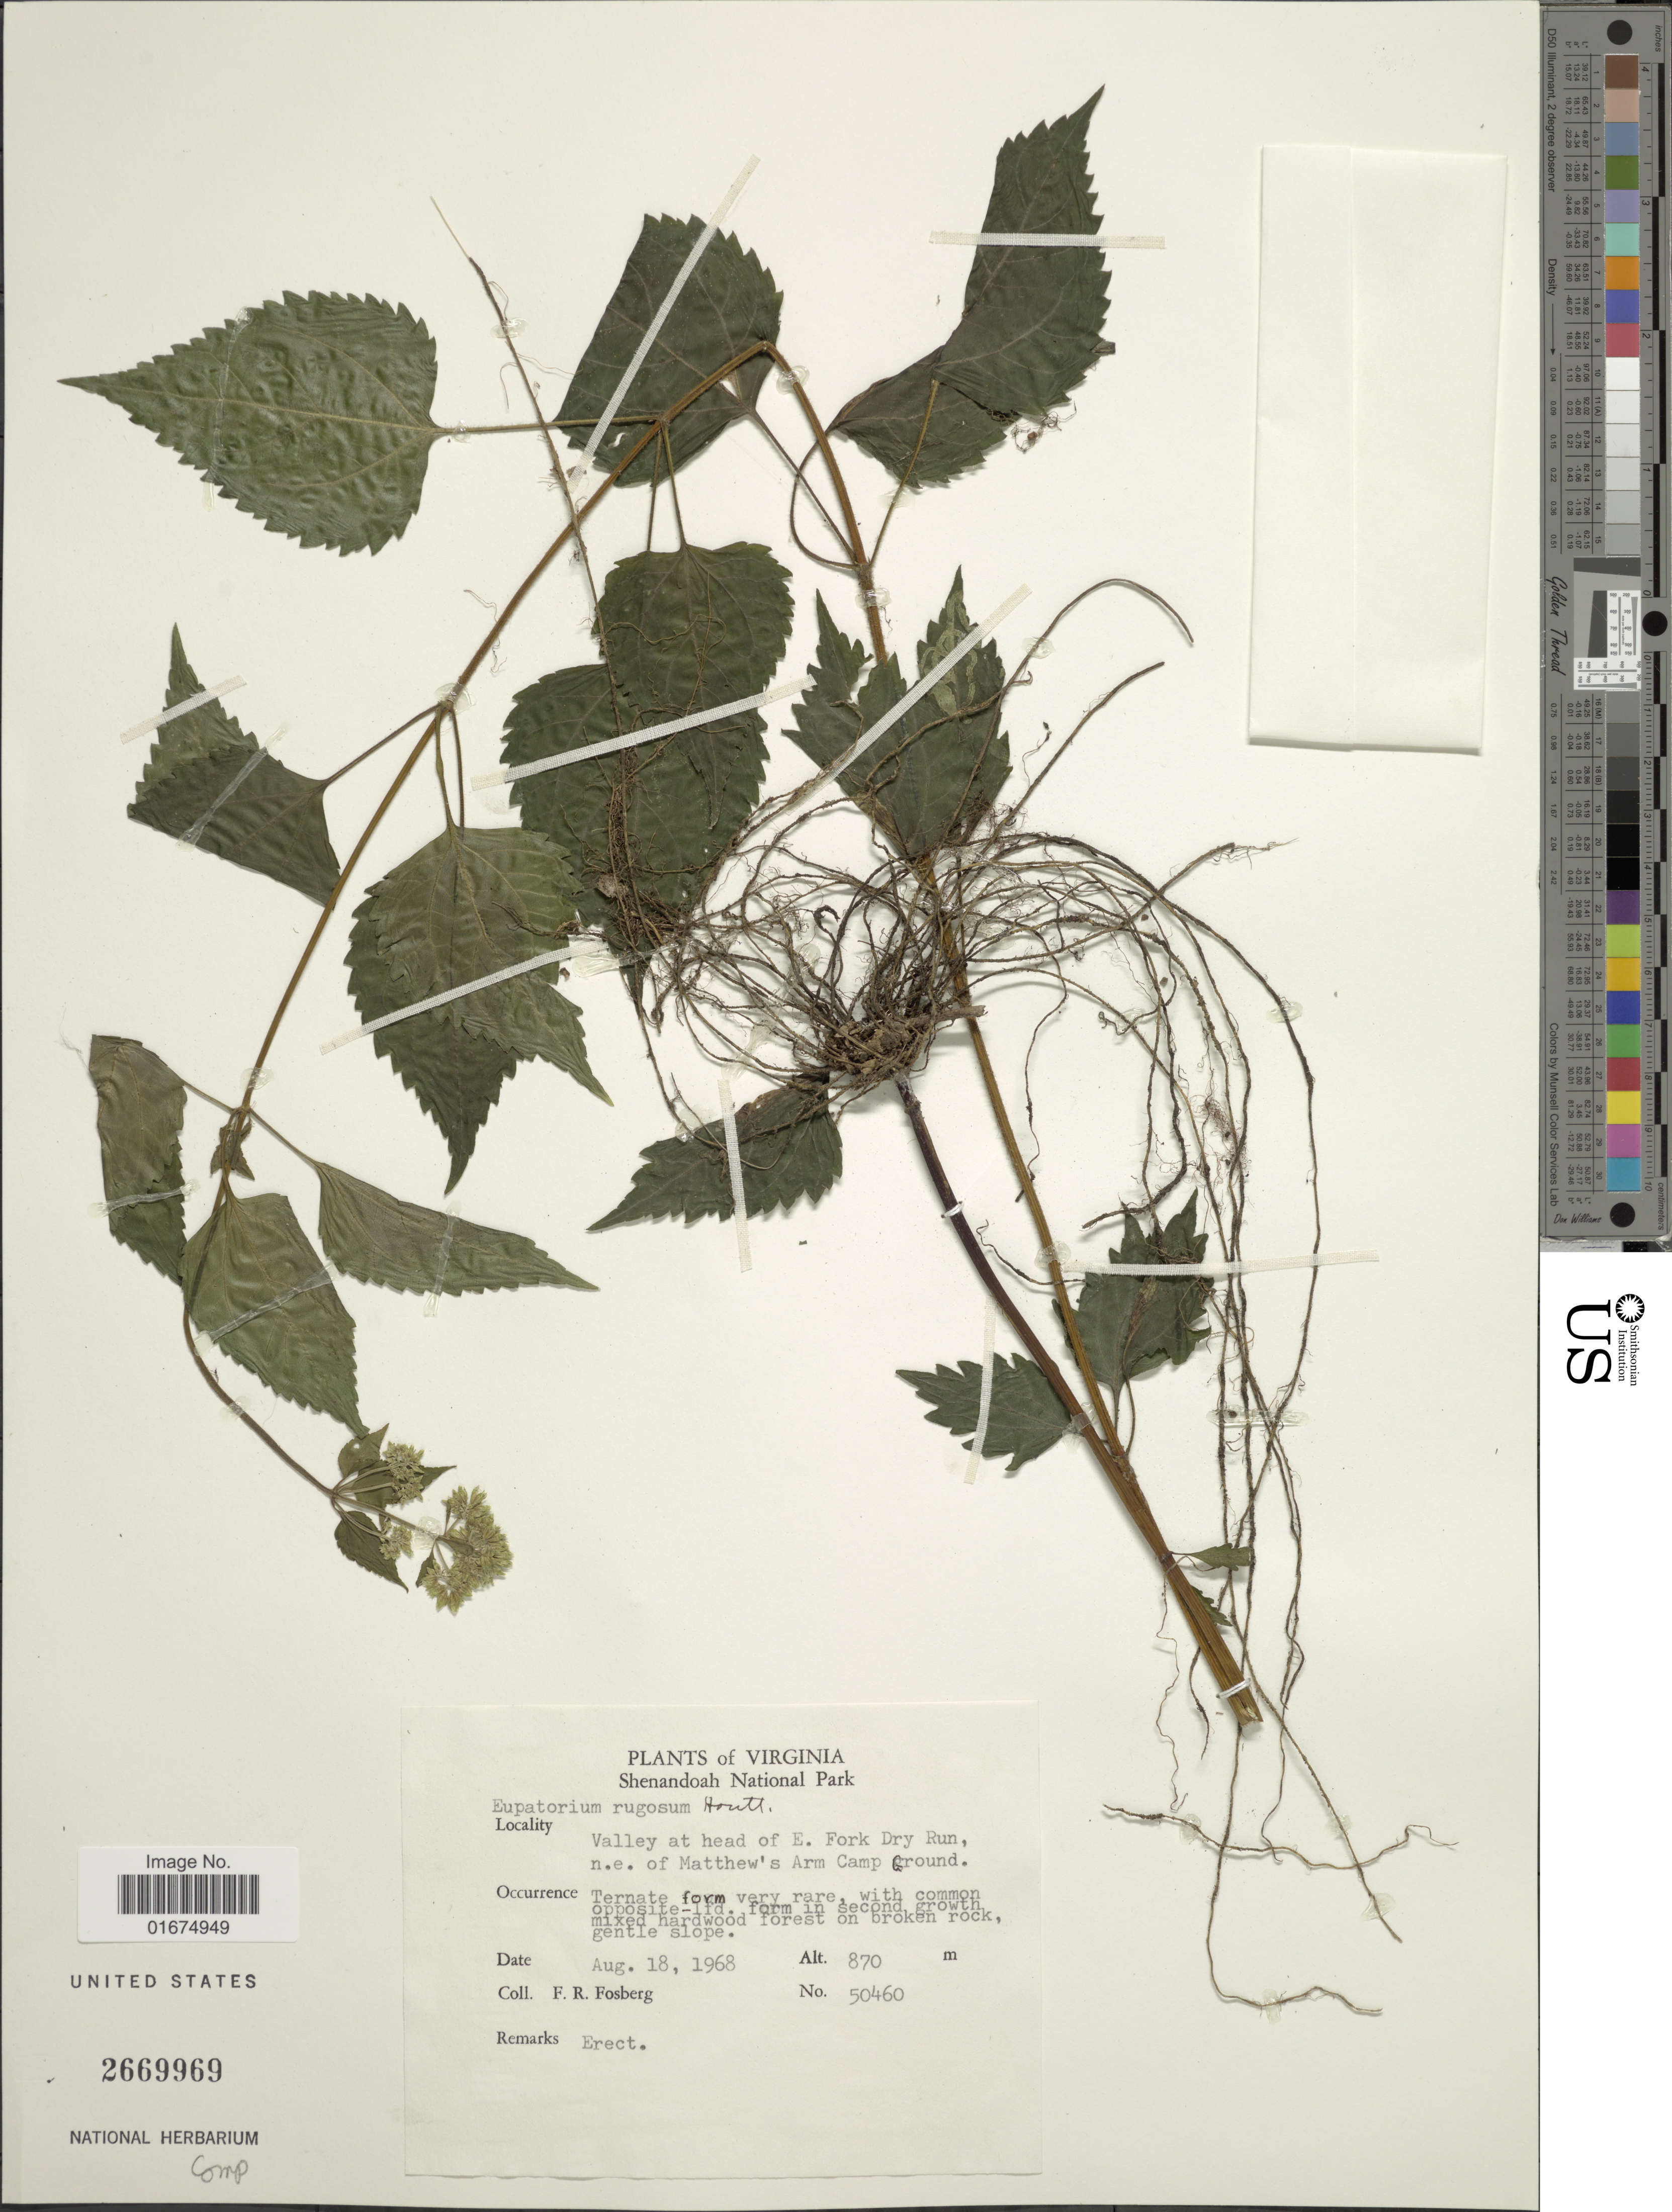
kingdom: Plantae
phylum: Tracheophyta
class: Magnoliopsida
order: Asterales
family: Asteraceae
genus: Ageratina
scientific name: Ageratina altissima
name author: (L.) R.M. King & H. Rob.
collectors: F. R. Fosberg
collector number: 50460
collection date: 1968-08-18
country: United States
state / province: Virginia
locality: Shenandoah National Park, Valley at head of E. Fork Dry Run, n.e. of Matthew's Arm Camp Ground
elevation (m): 870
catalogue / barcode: US 2669969